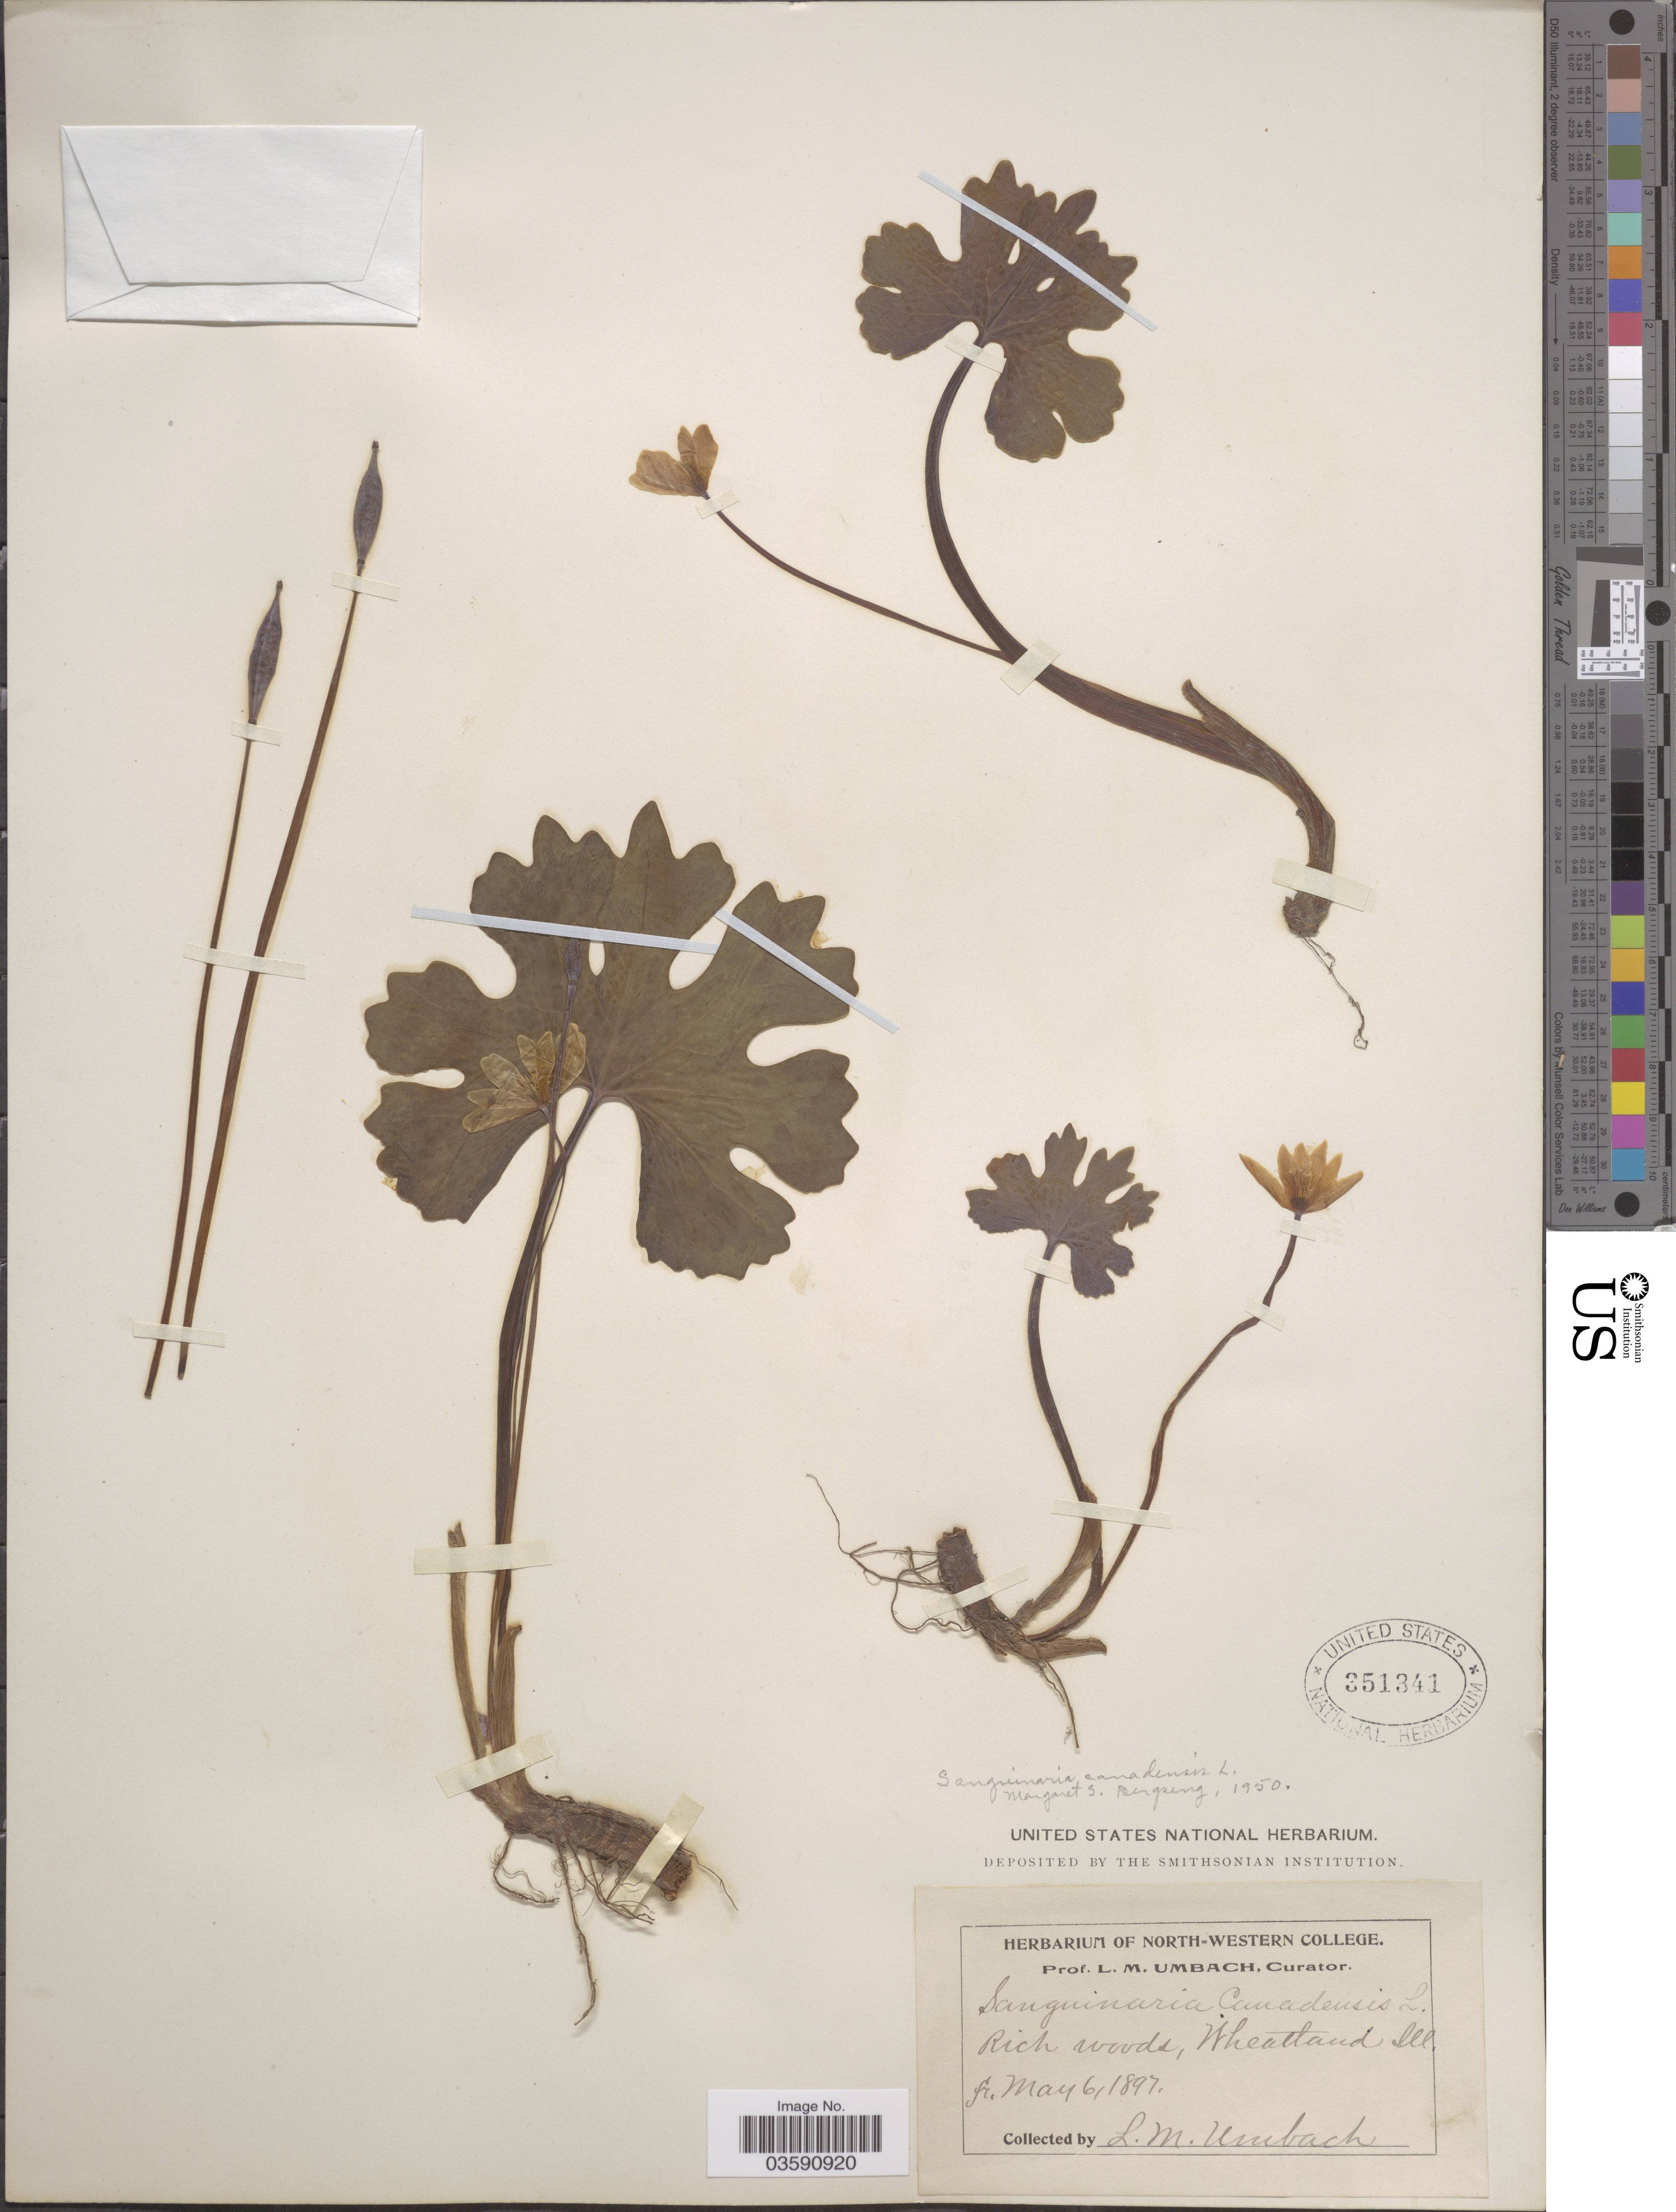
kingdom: Plantae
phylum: Tracheophyta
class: Magnoliopsida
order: Ranunculales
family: Papaveraceae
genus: Sanguinaria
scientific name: Sanguinaria canadensis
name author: L.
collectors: L. M. Umbach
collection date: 1897-05-06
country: United States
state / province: Illinois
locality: Rich woods, Wheatland.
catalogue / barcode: US 351341